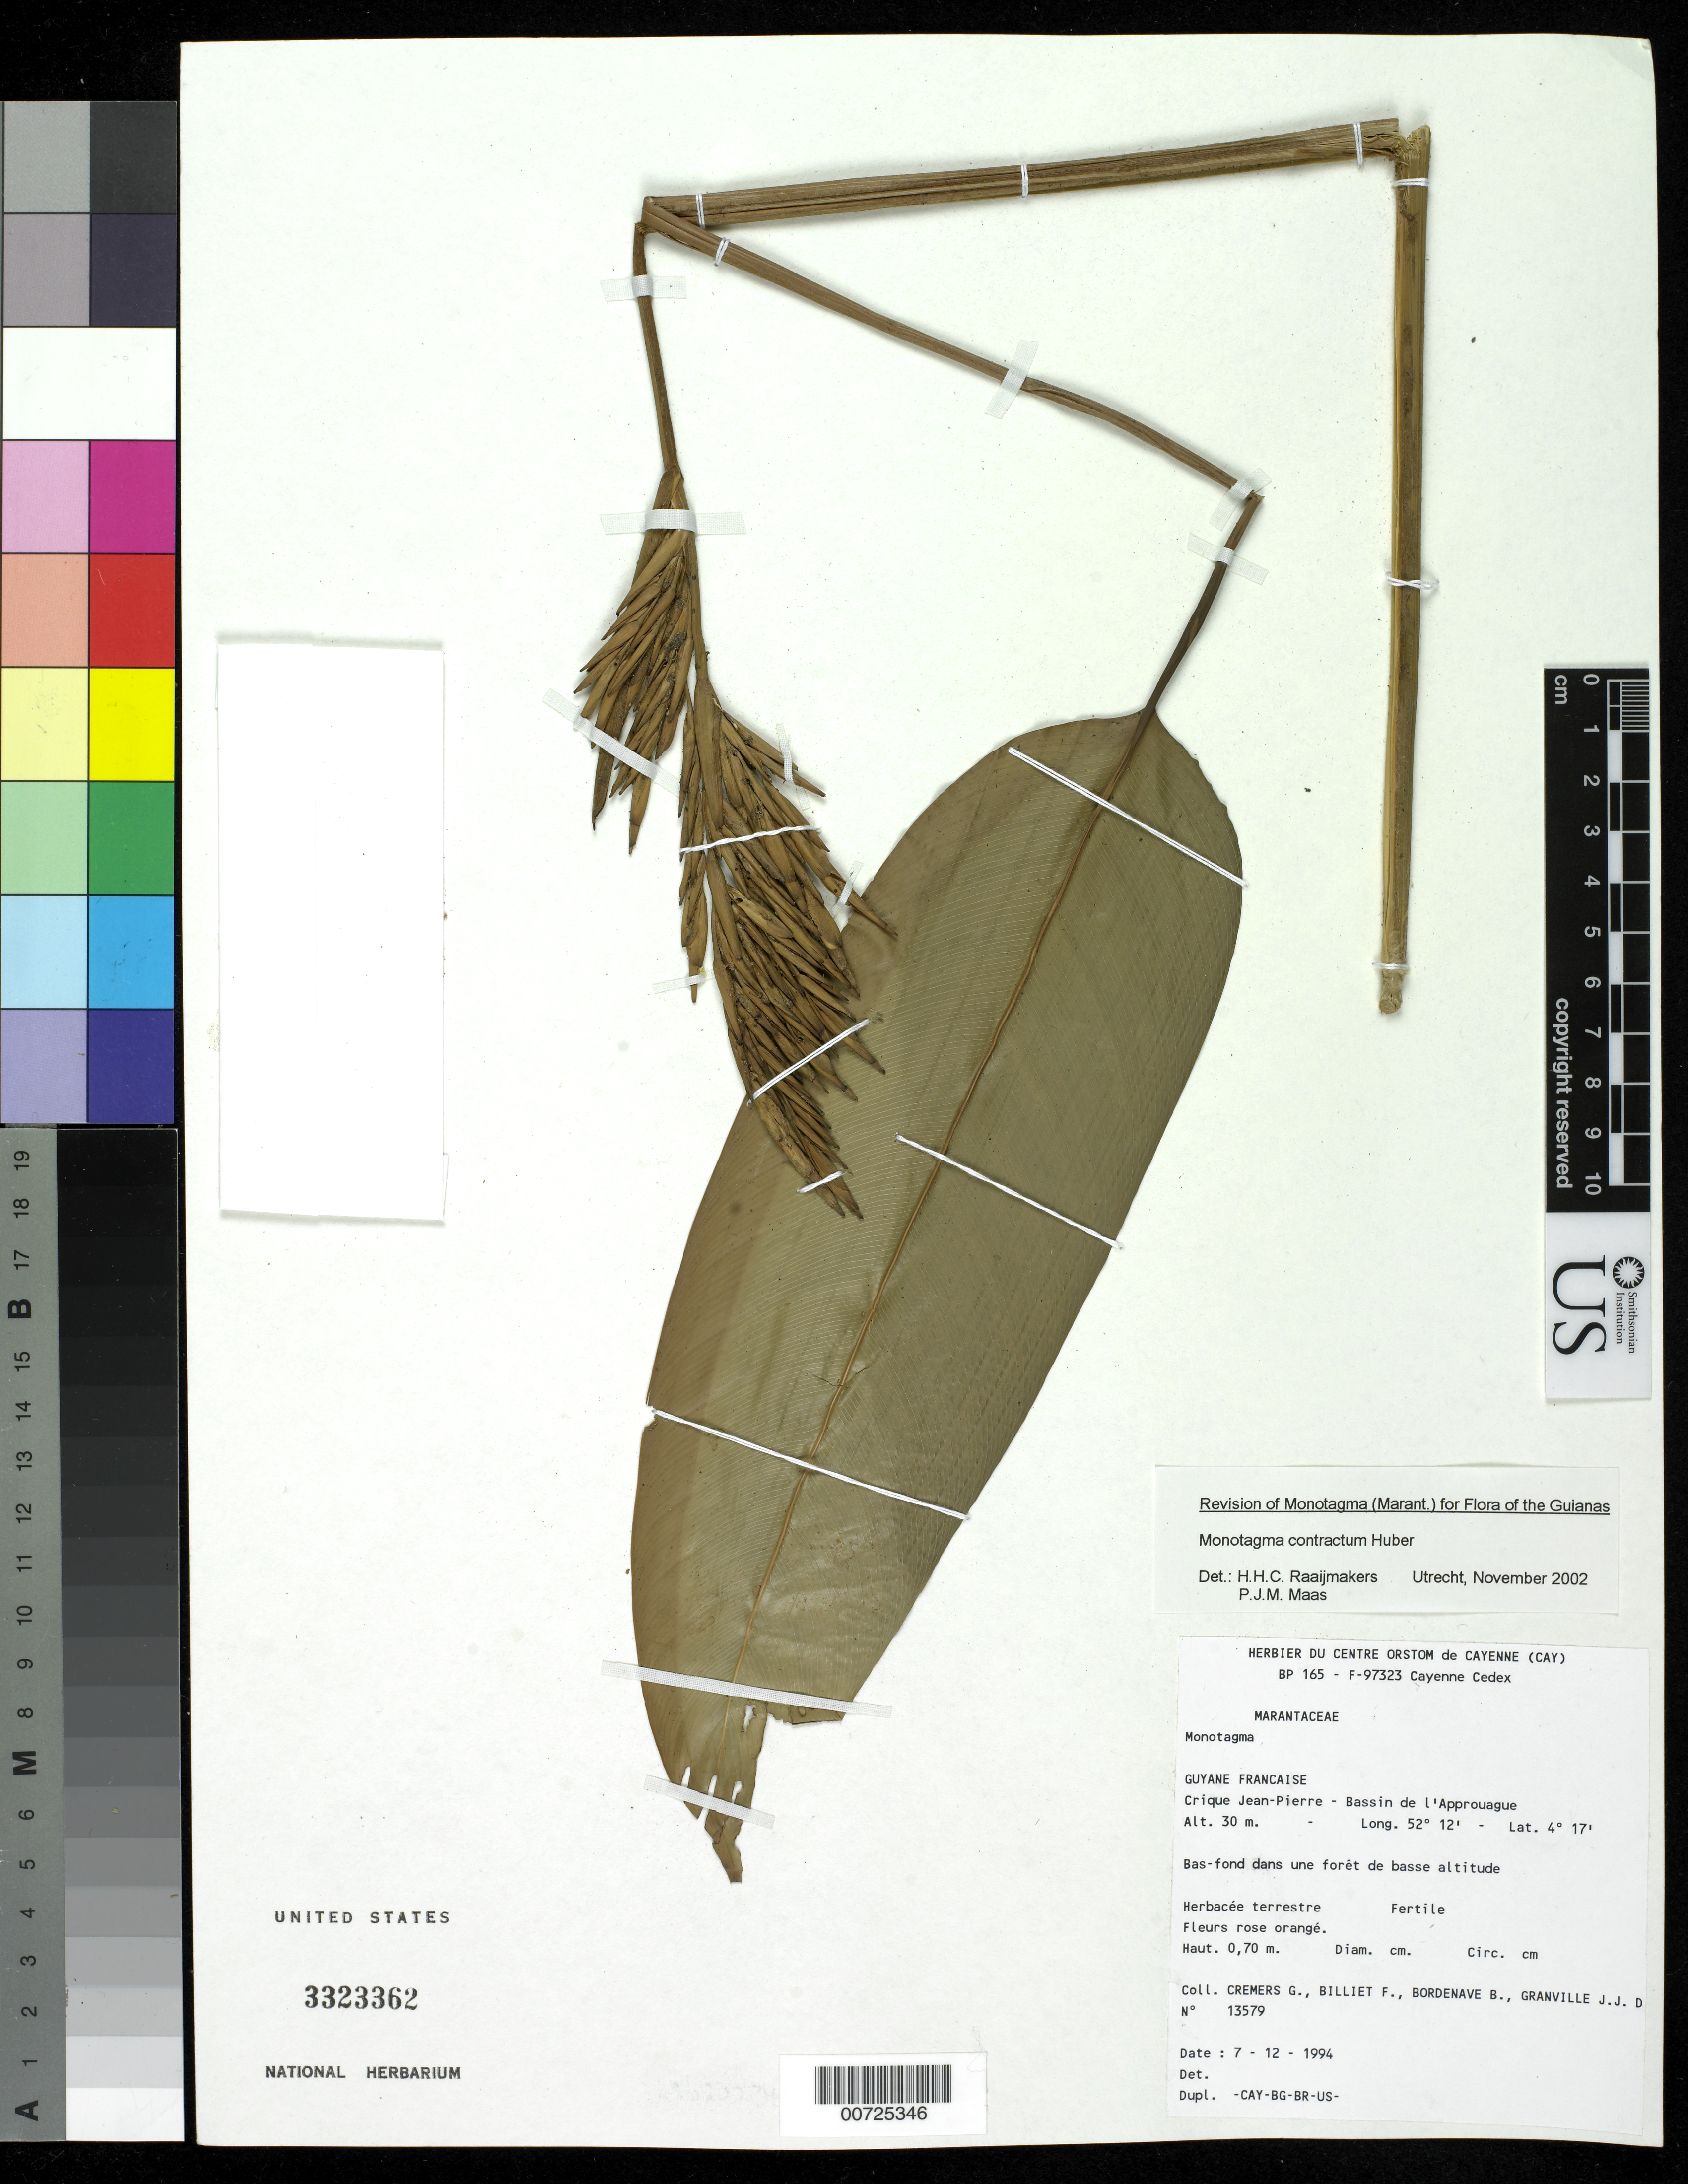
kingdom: Plantae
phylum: Tracheophyta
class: Liliopsida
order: Zingiberales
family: Marantaceae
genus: Monotagma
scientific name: Monotagma contractum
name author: Huber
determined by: Raaijmakers, H. H. C.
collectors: G. Cremers, F. Billiet, B. Bordenave & J.-J. de Granville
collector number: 13579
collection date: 1994-12-07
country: French Guiana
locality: Crique Jean Pierre, Bassin de l"Approuague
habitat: Low spot in low altitude forest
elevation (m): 30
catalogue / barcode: US 3323362